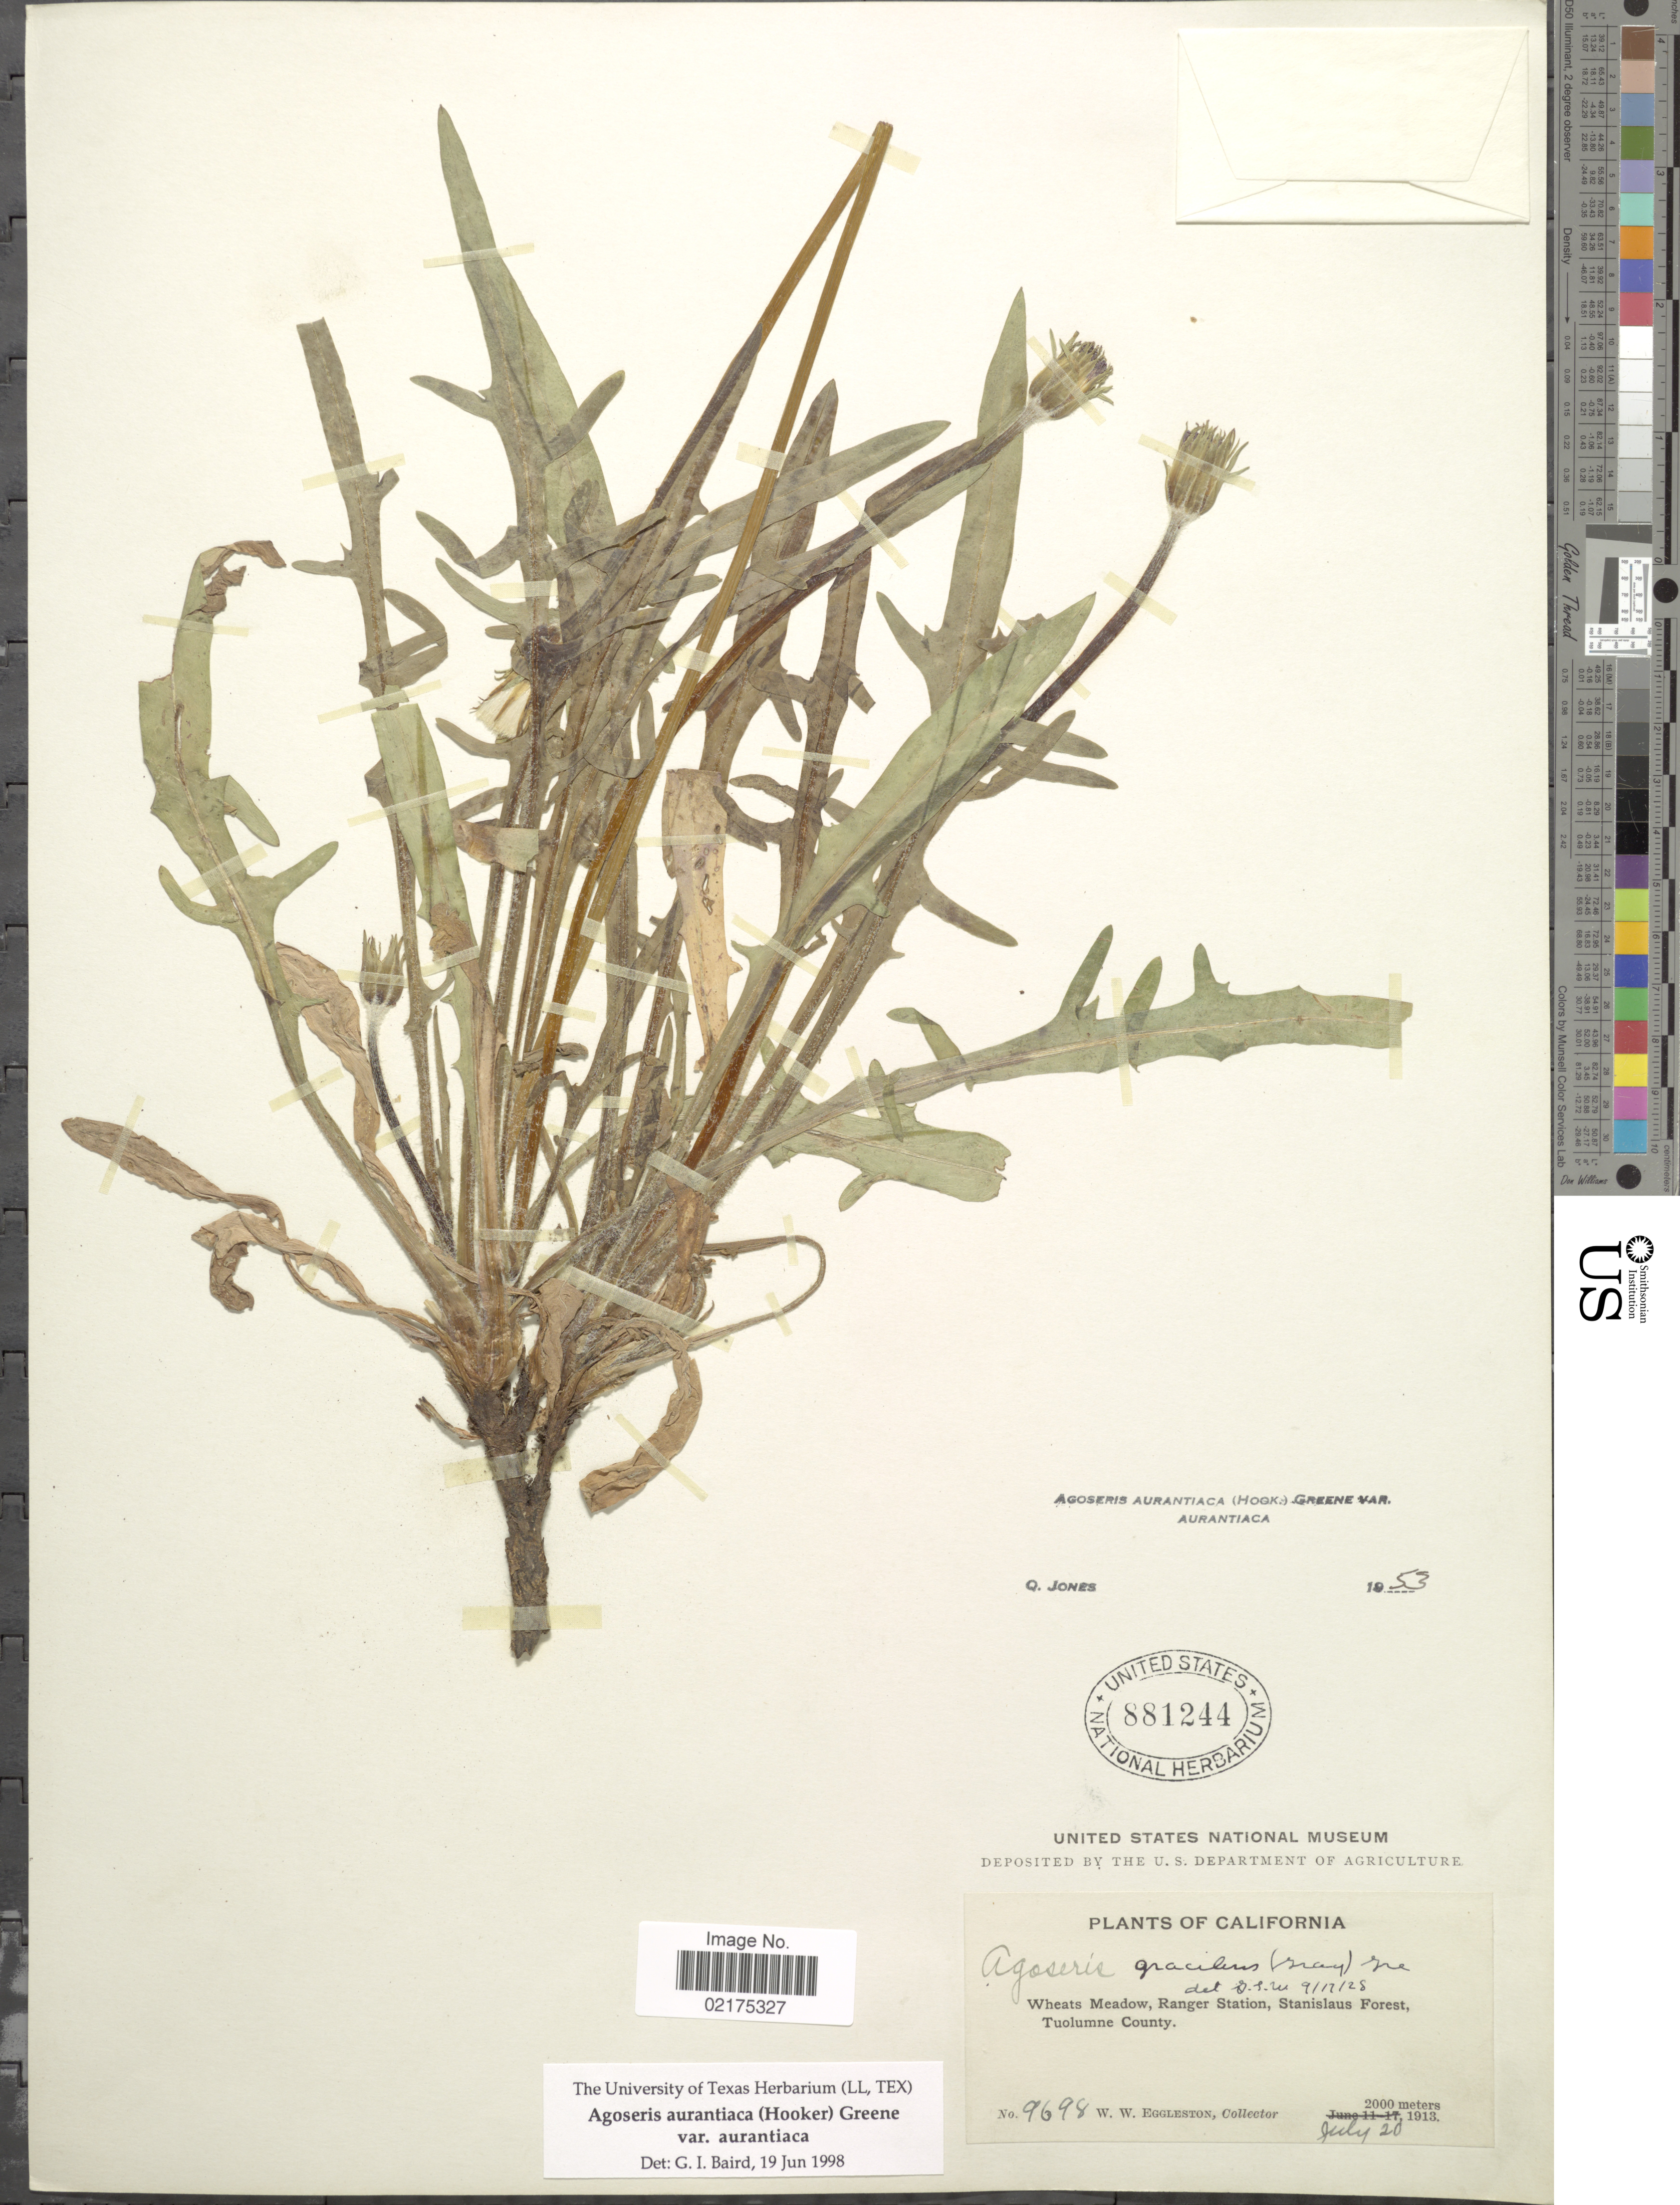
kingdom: Plantae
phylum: Tracheophyta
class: Magnoliopsida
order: Asterales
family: Asteraceae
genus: Agoseris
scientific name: Agoseris aurantiaca var. aurantiaca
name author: (Hook.) Greene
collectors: W. W. Eggleston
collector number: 9698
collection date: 1913-07-20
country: United States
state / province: California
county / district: Tuolumne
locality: Wheat Meadow, Ranger Station, Stanislaus Forest, Tuolumne County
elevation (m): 2000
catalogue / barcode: US 881244